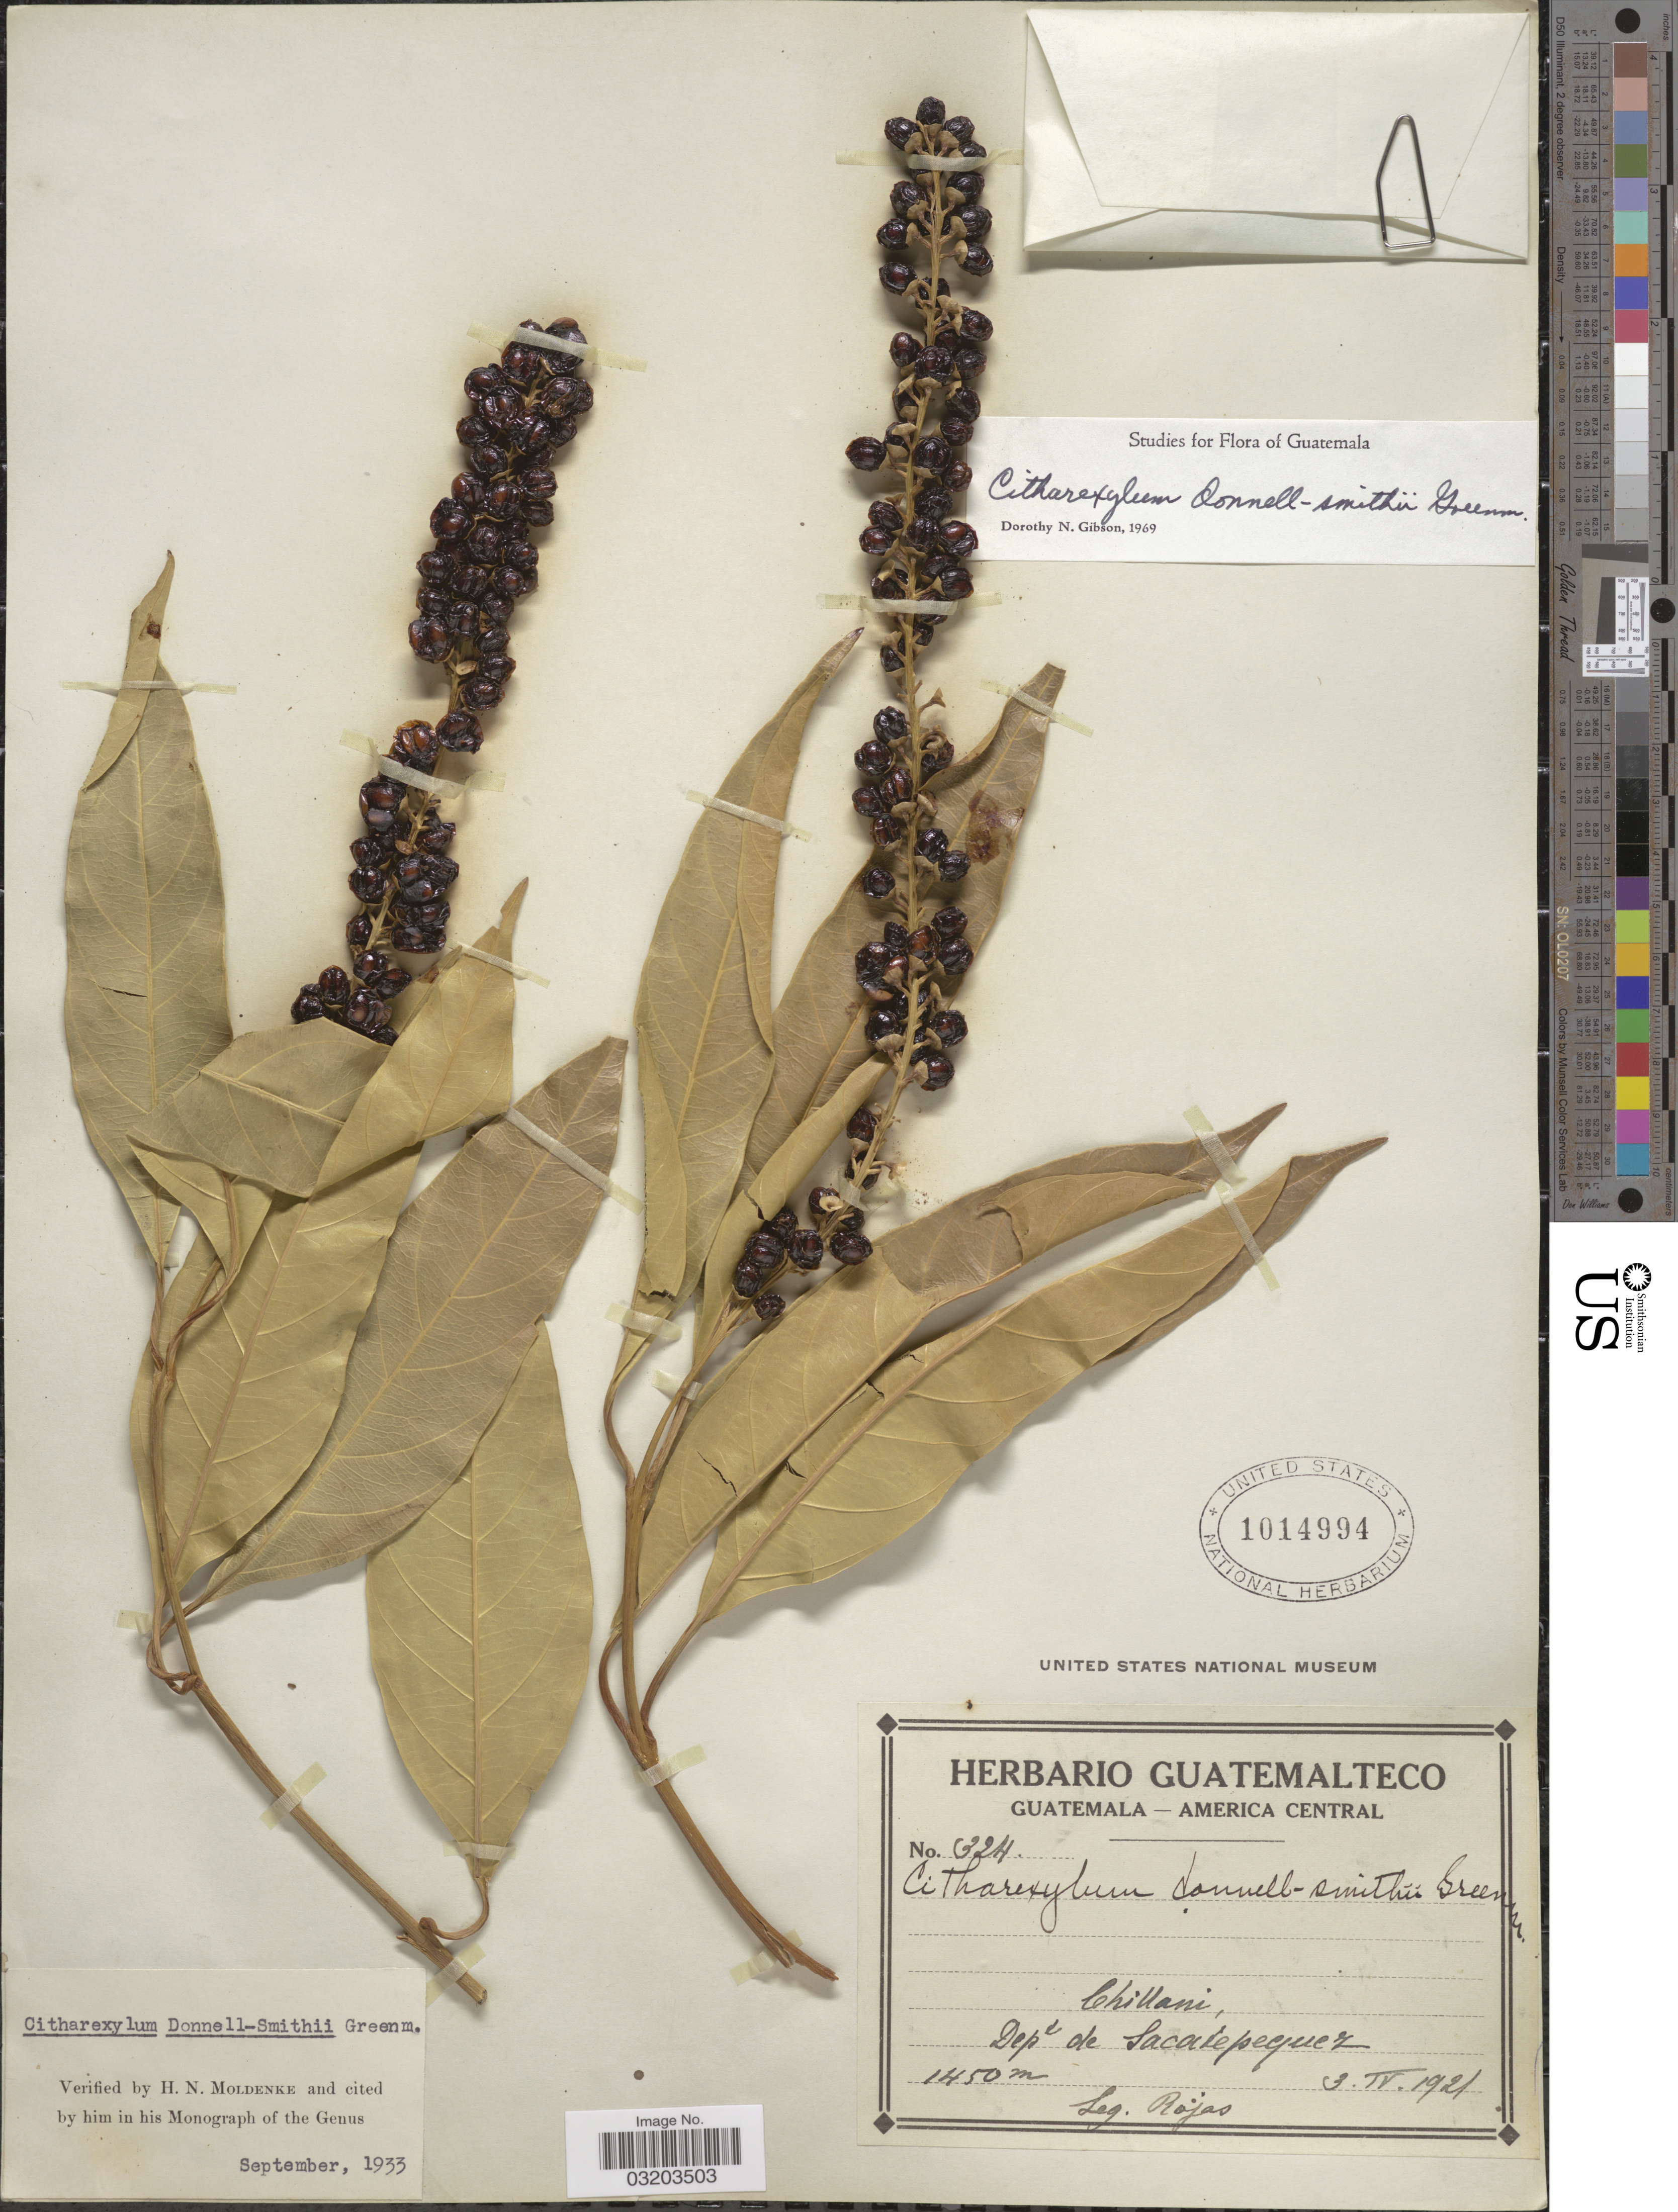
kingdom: Plantae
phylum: Tracheophyta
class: Magnoliopsida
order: Lamiales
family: Verbenaceae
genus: Citharexylum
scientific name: Citharexylum donnell-smithii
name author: Greenm.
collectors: Rojas, --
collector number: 324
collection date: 1921-04-03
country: Guatemala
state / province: Sacatepéquez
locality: Chillani, Dept de Sacatepequez.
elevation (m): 1450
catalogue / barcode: US 1014994